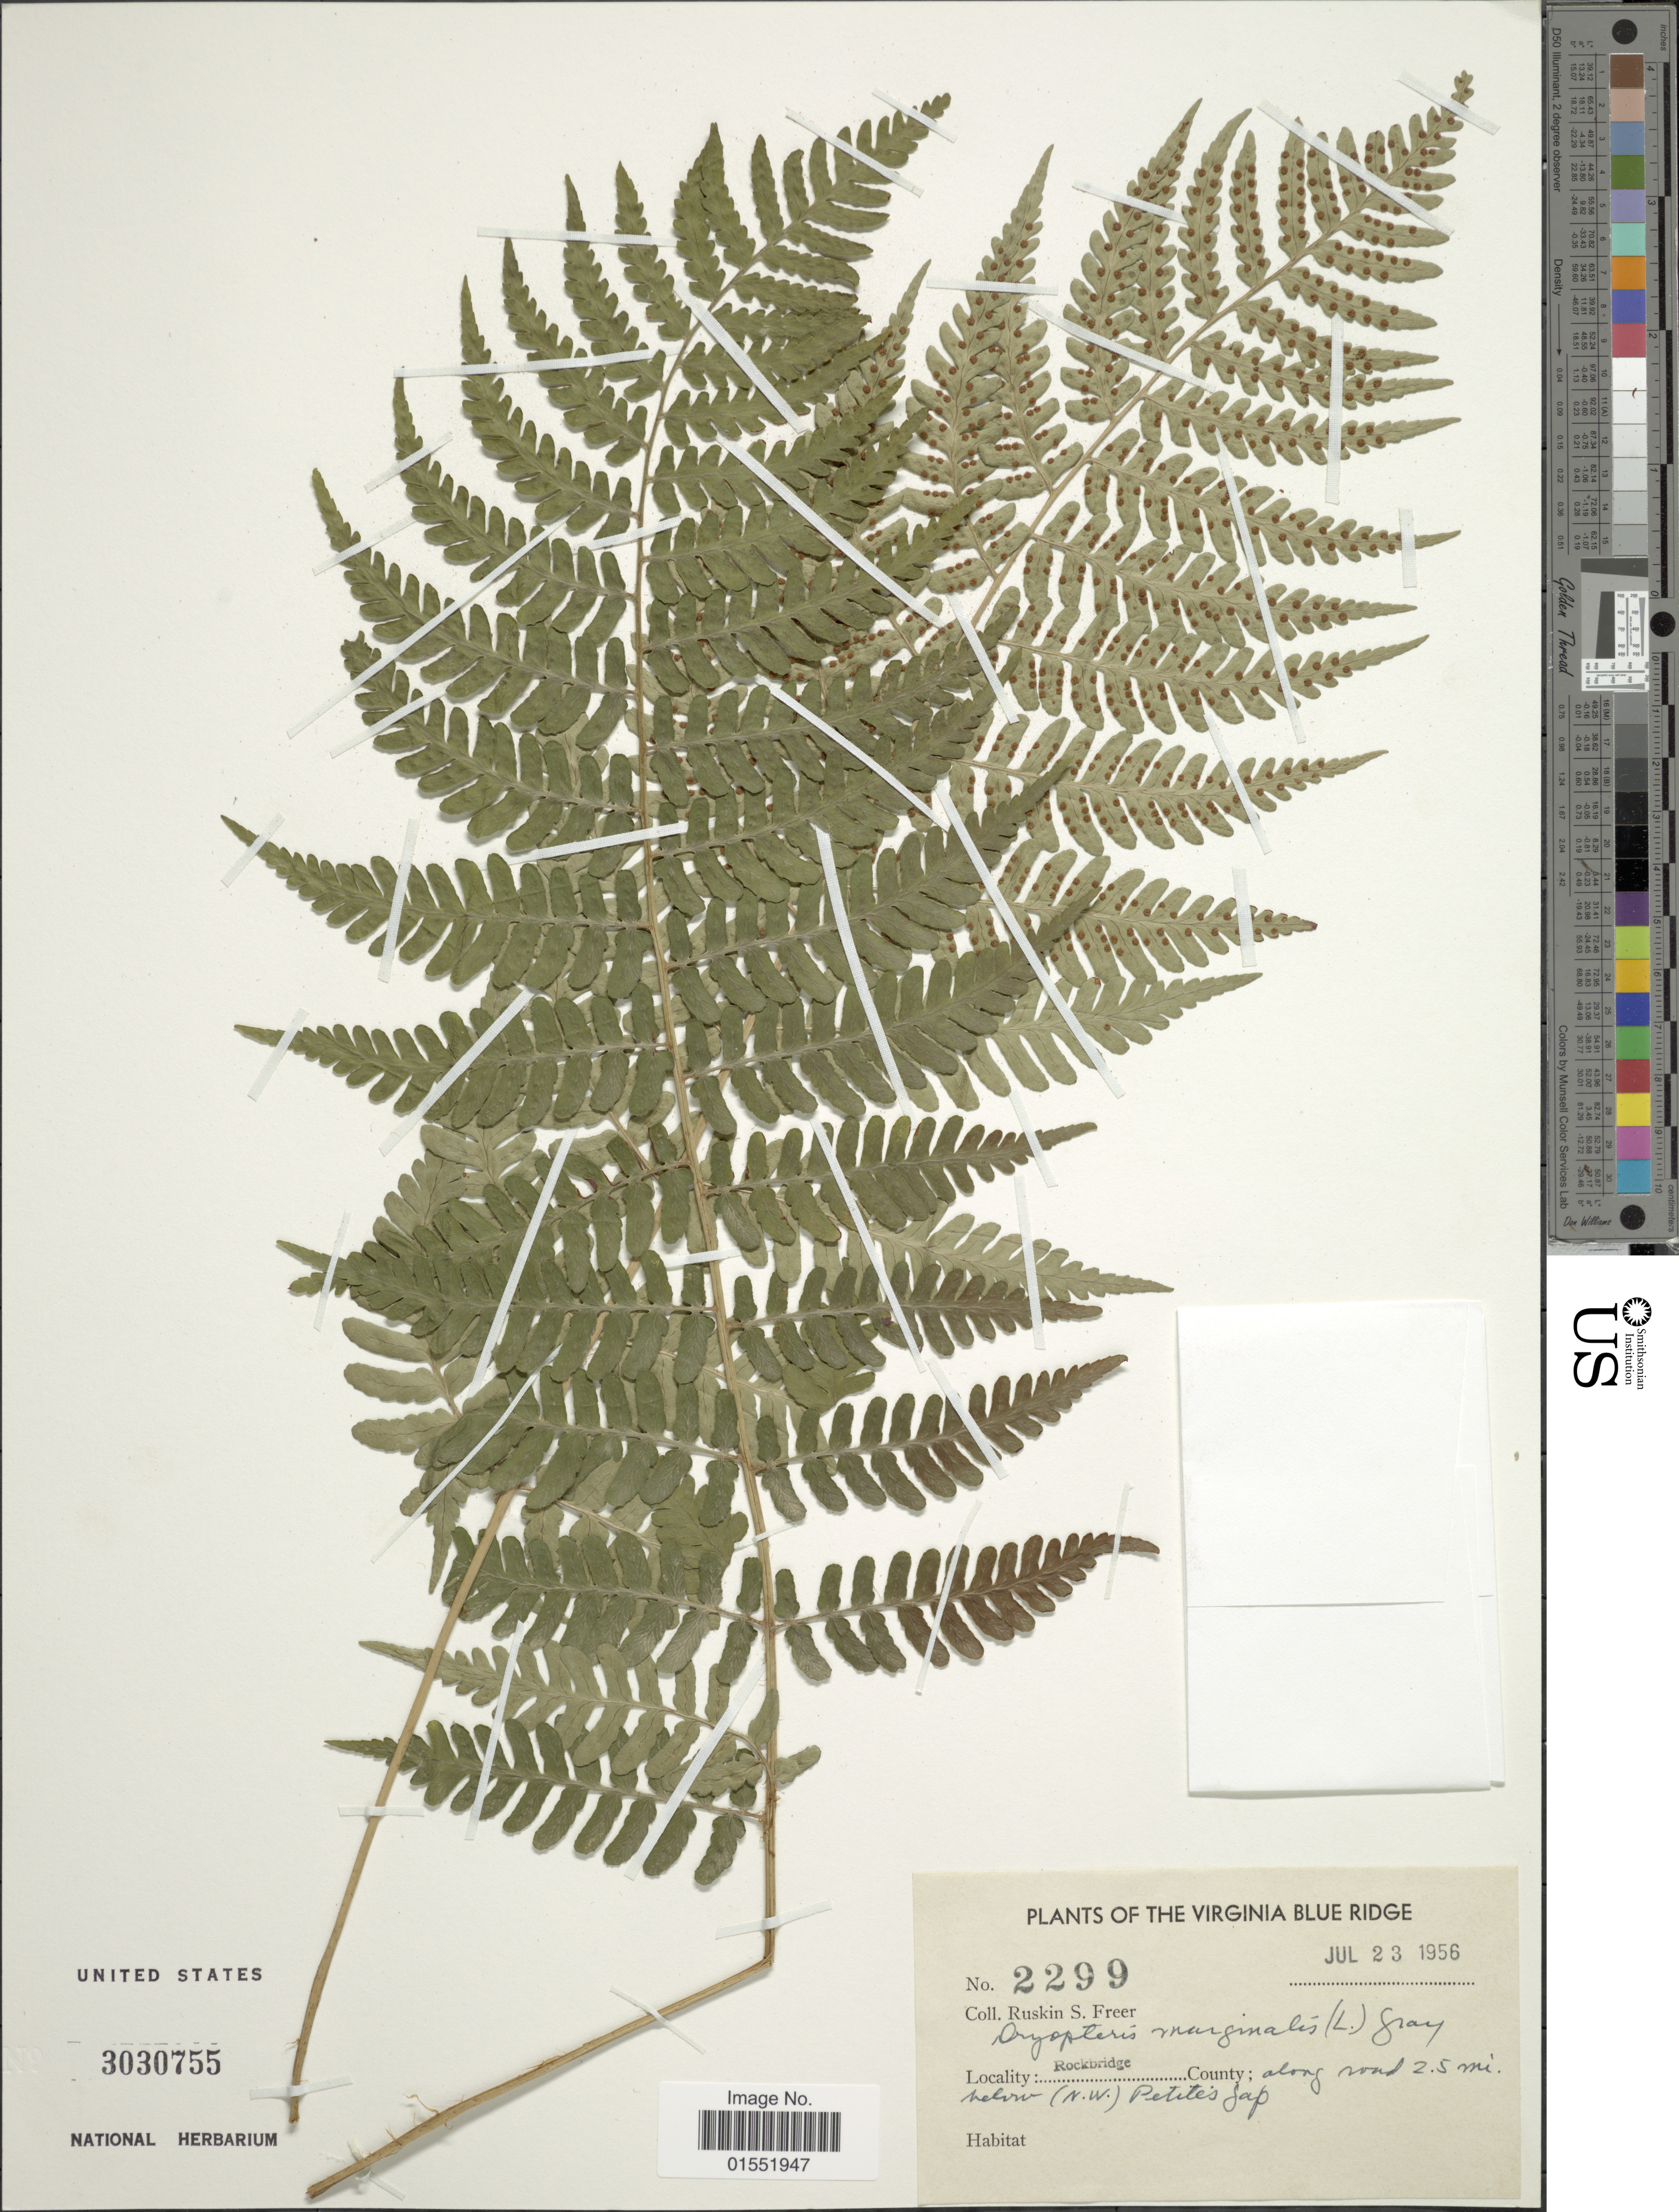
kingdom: Plantae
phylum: Tracheophyta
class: Polypodiopsida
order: Polypodiales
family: Dryopteridaceae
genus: Dryopteris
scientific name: Dryopteris marginalis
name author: (L.) A. Gray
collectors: R. Freer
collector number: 2299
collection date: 1956-07-23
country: United States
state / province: Virginia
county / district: Rockbridge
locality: Virginia Blue Ridge. Rockbridge County; along road 2.5 mi. below (N.W.) Petite's Gap.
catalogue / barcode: US 3030755